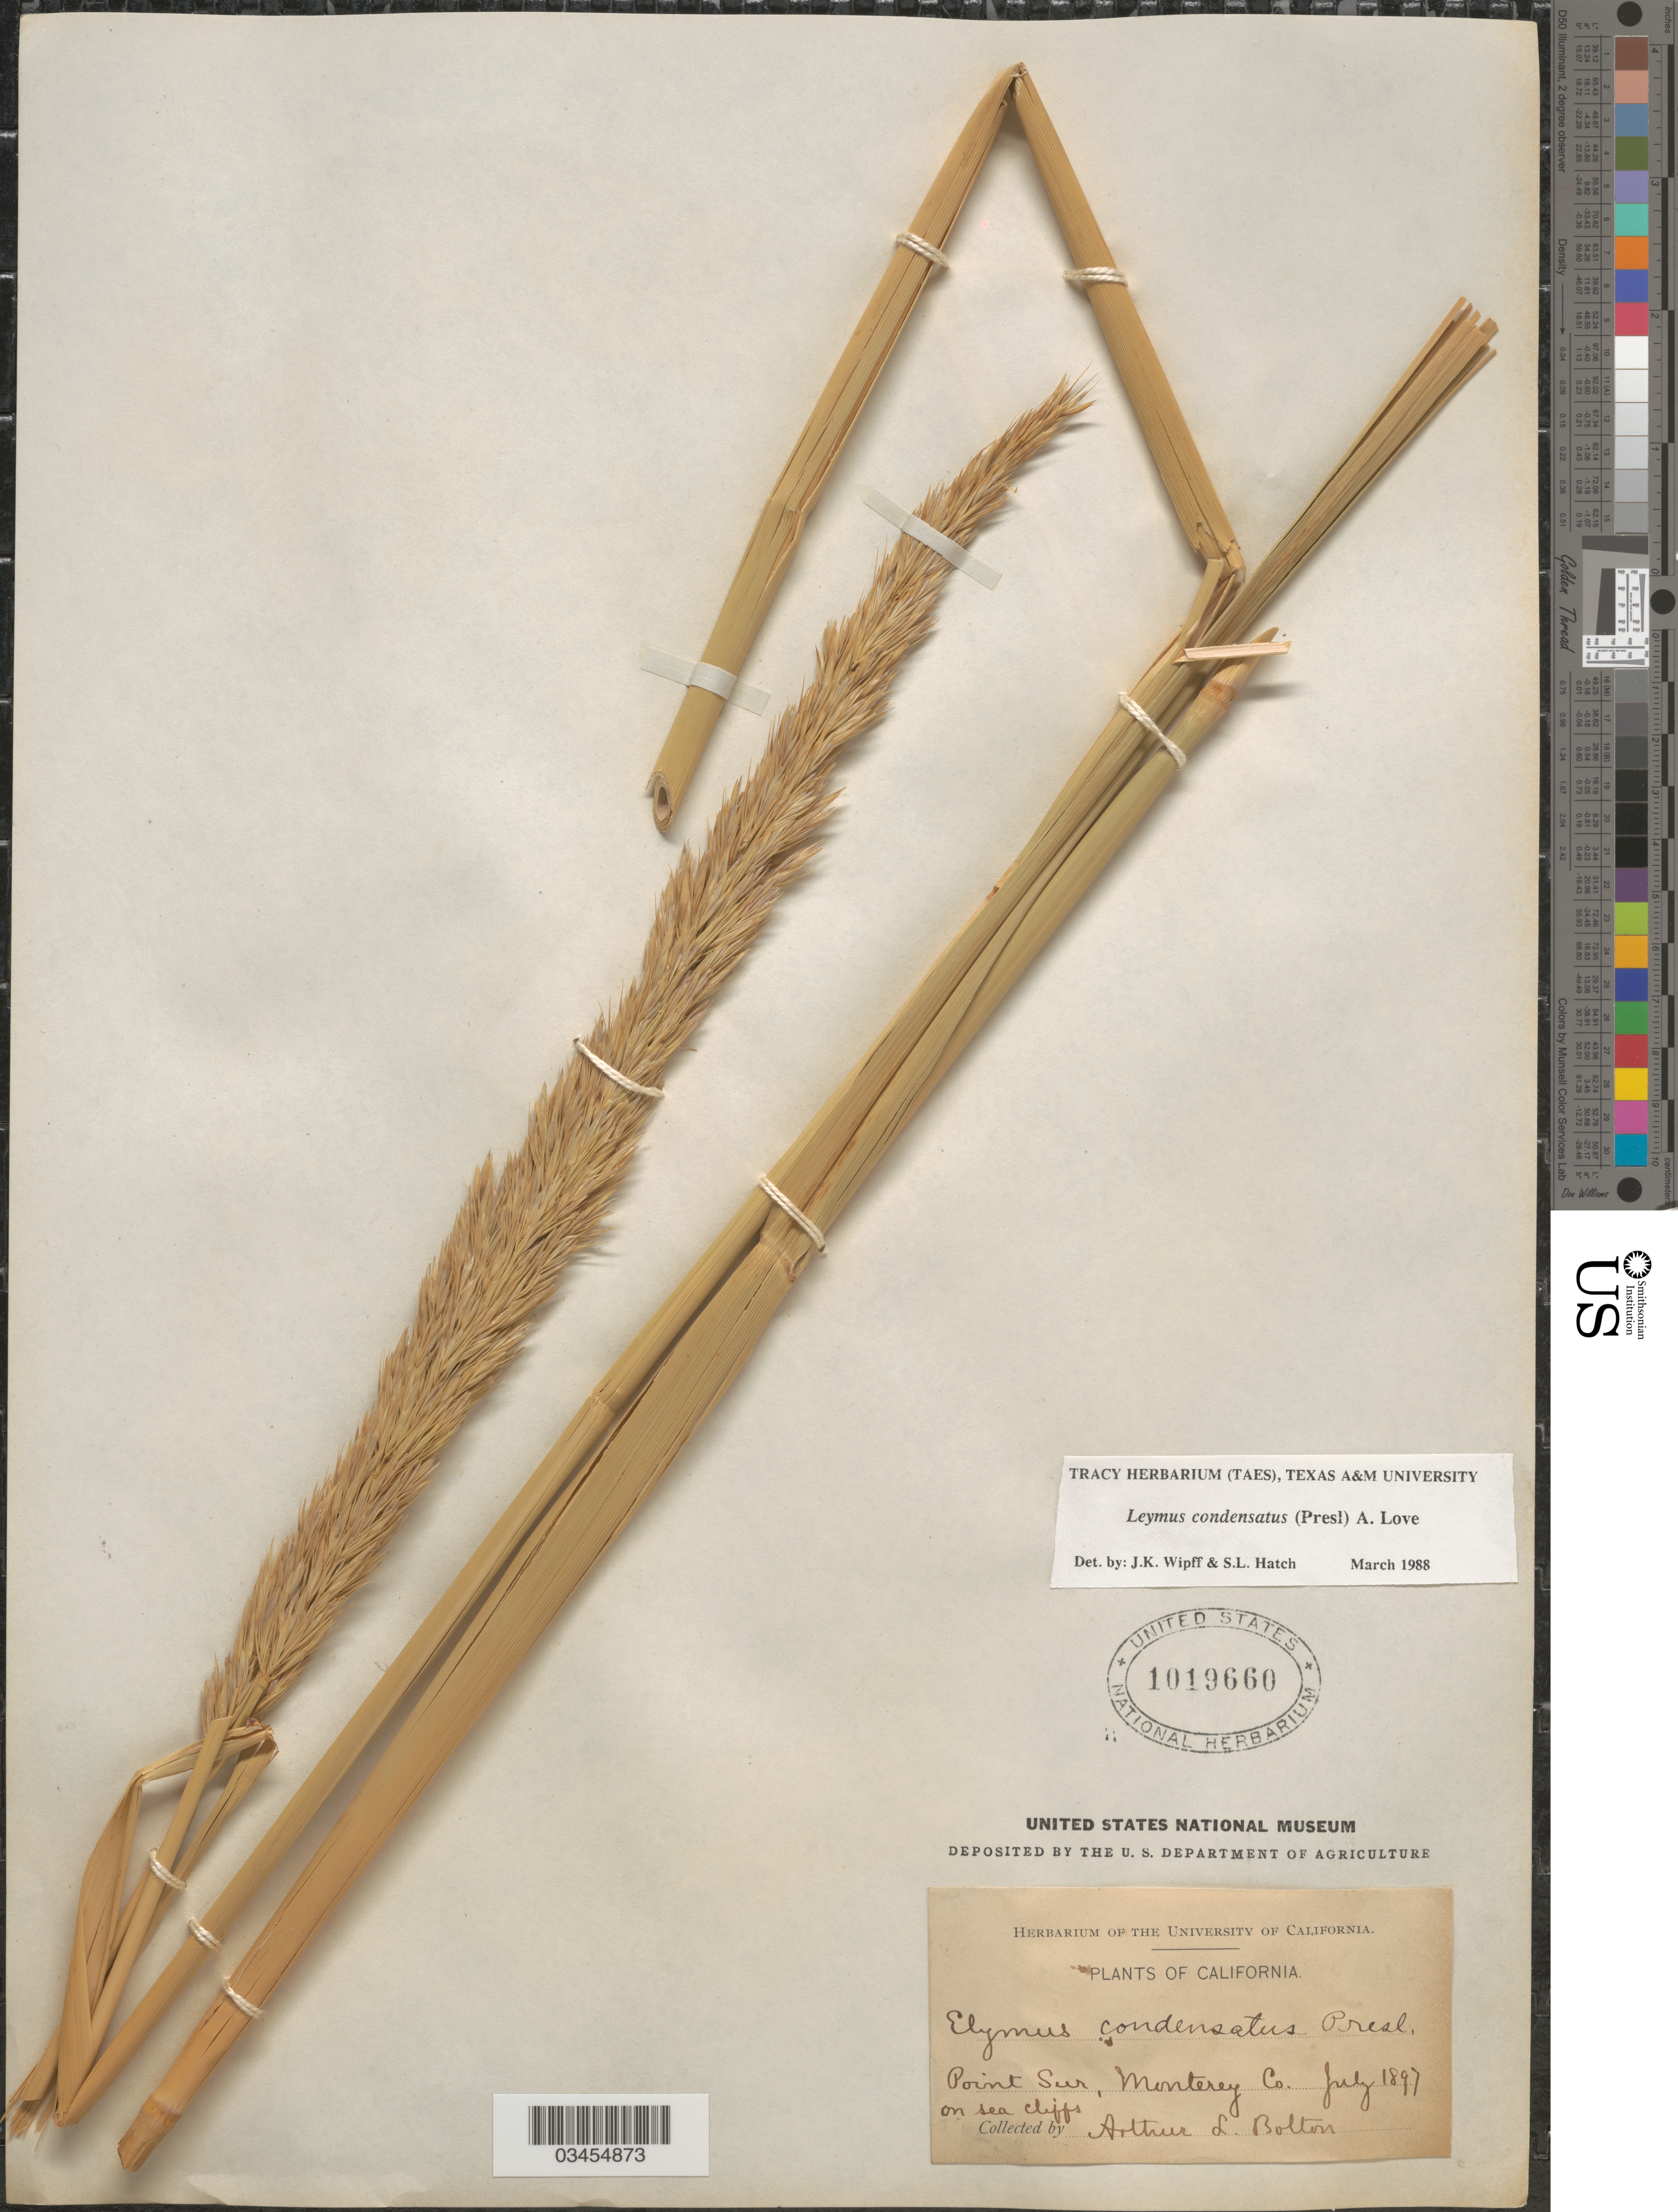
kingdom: Plantae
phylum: Tracheophyta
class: Liliopsida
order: Poales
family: Poaceae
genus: Leymus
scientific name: Leymus condensatus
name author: (J. Presl) Á. Löve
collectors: A. Bolton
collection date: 1879-07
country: United States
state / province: California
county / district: Monterey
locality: Point Sur, Monterey Co. on sea cliffs.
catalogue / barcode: US 1019660